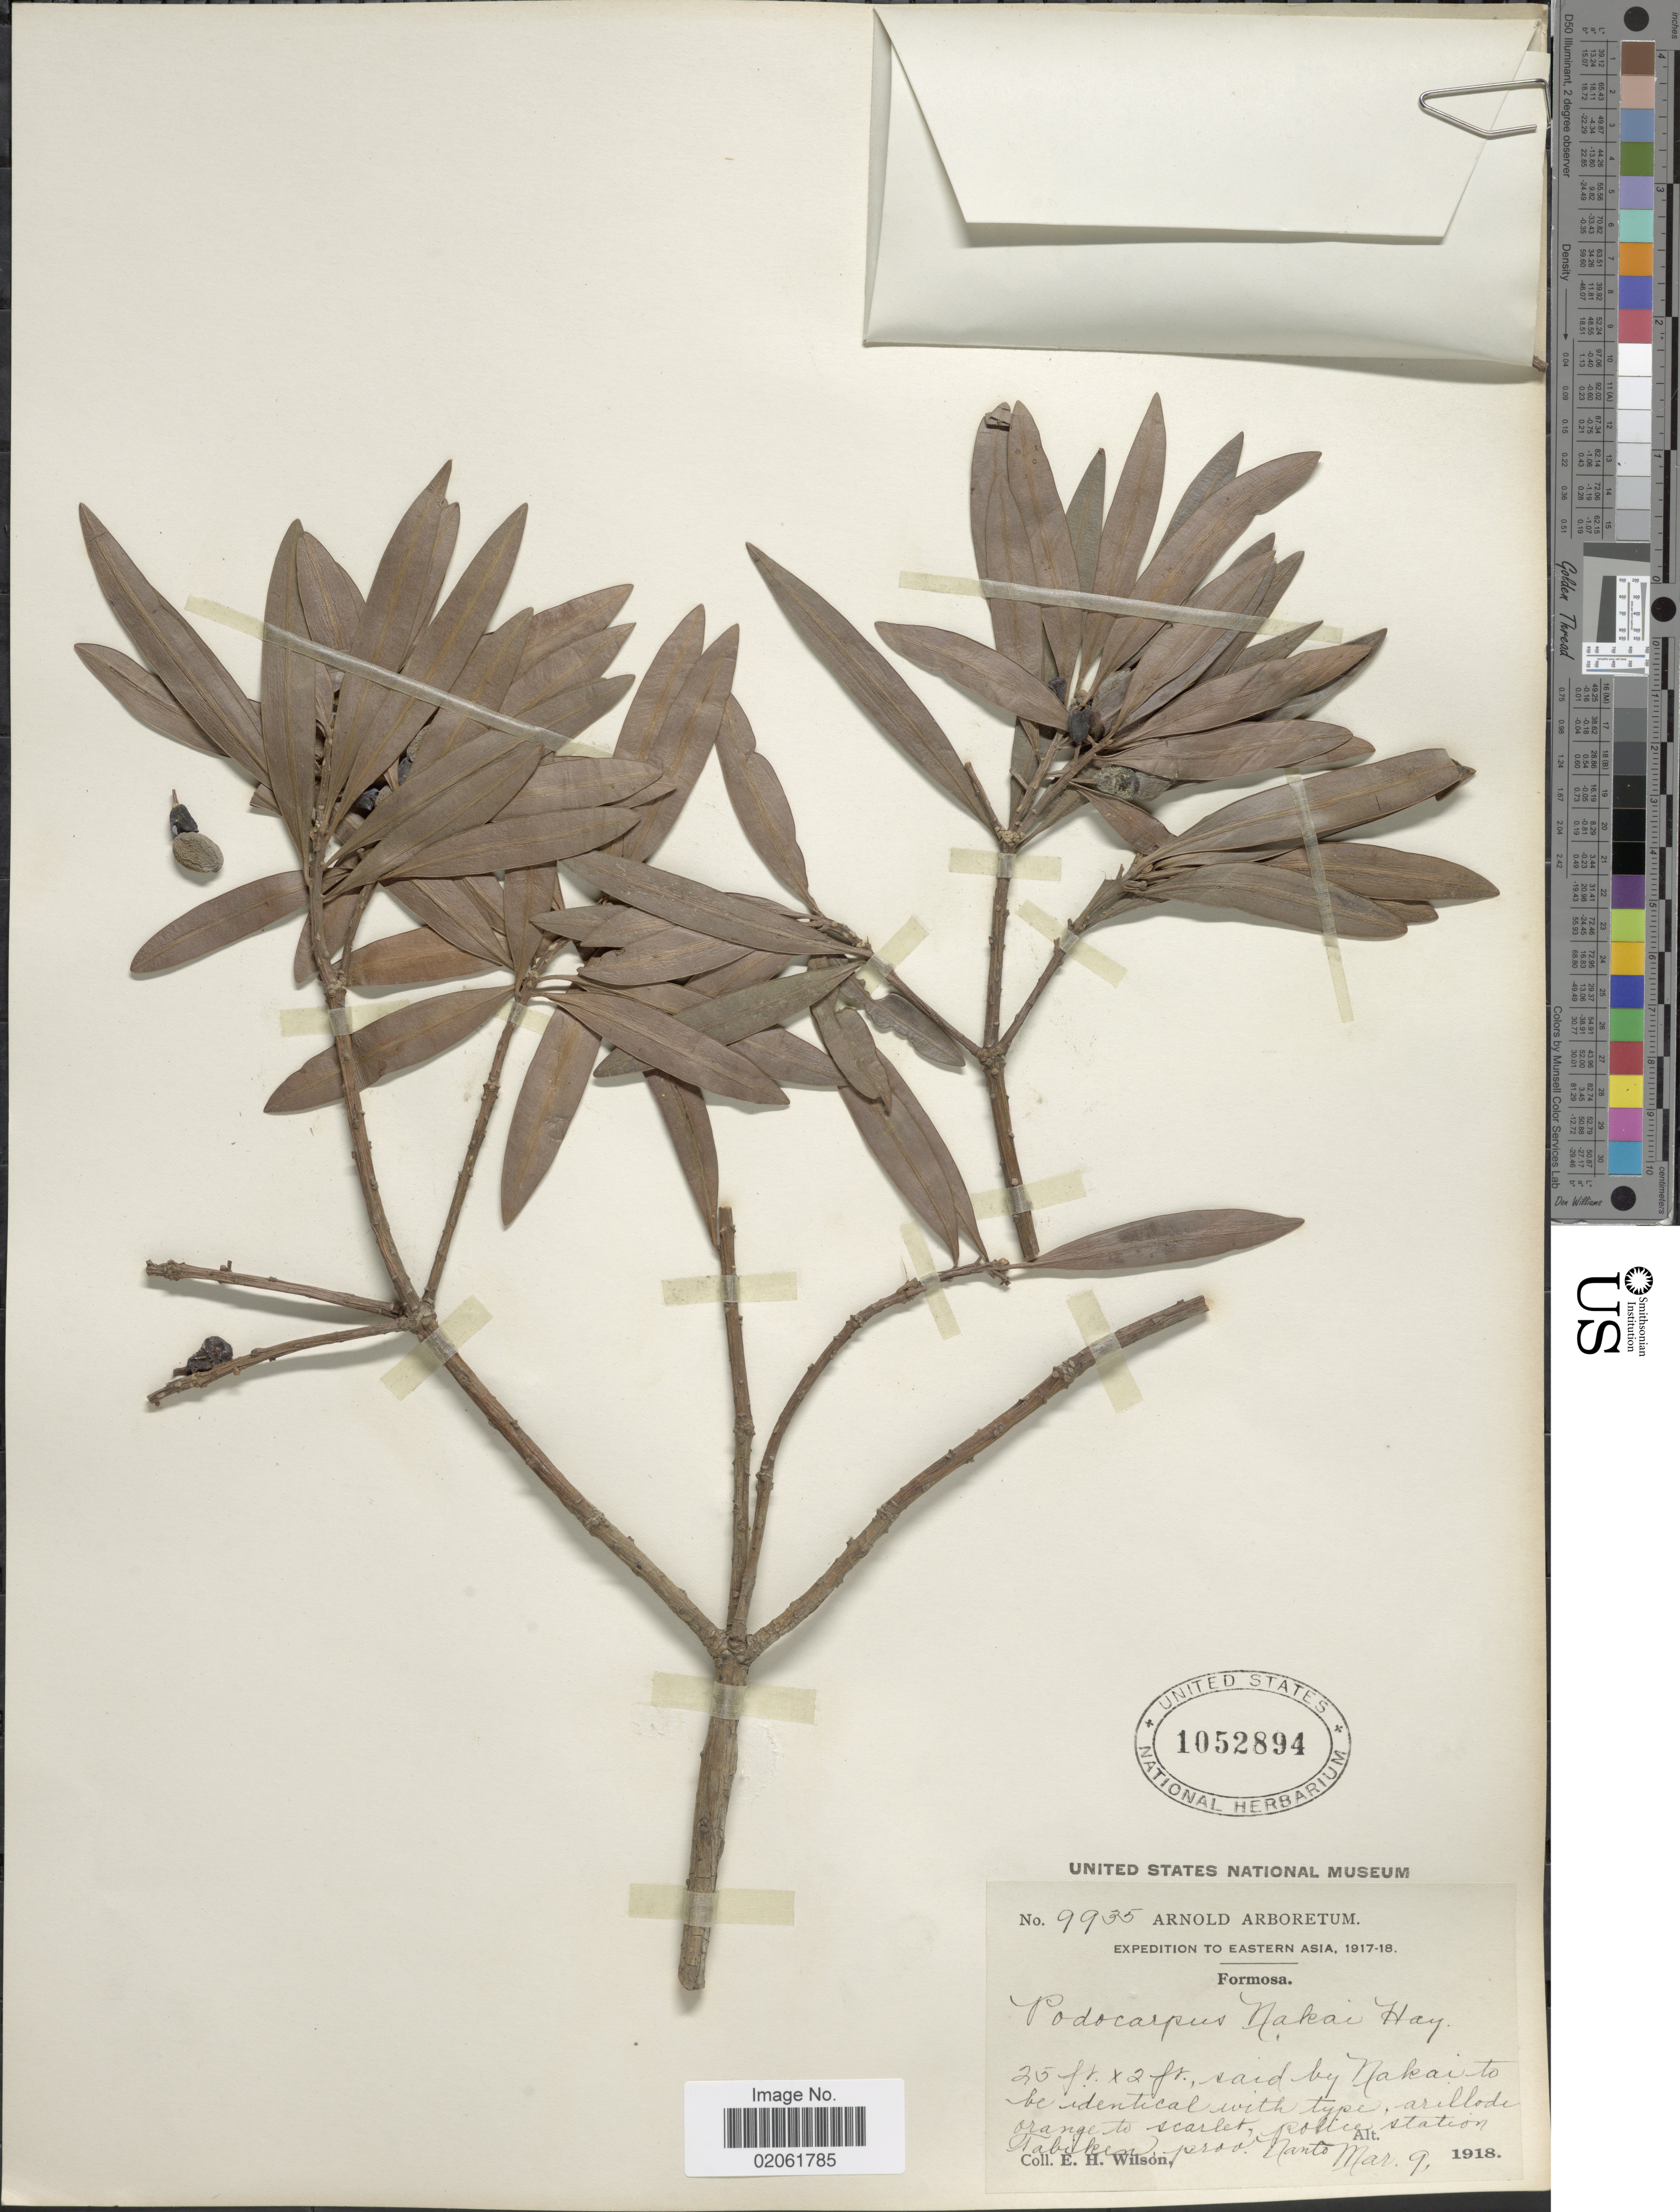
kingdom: Plantae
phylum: Tracheophyta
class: Pinopsida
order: Pinales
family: Podocarpaceae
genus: Podocarpus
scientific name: Podocarpus macrophyllus var. maki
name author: Siebold & Zucc.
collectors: E. Wilson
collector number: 9935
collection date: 1918-03-09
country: Taiwan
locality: Eastern Asia, Formosa, police station Tabiken, prov. Nanto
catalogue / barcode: US 1052894